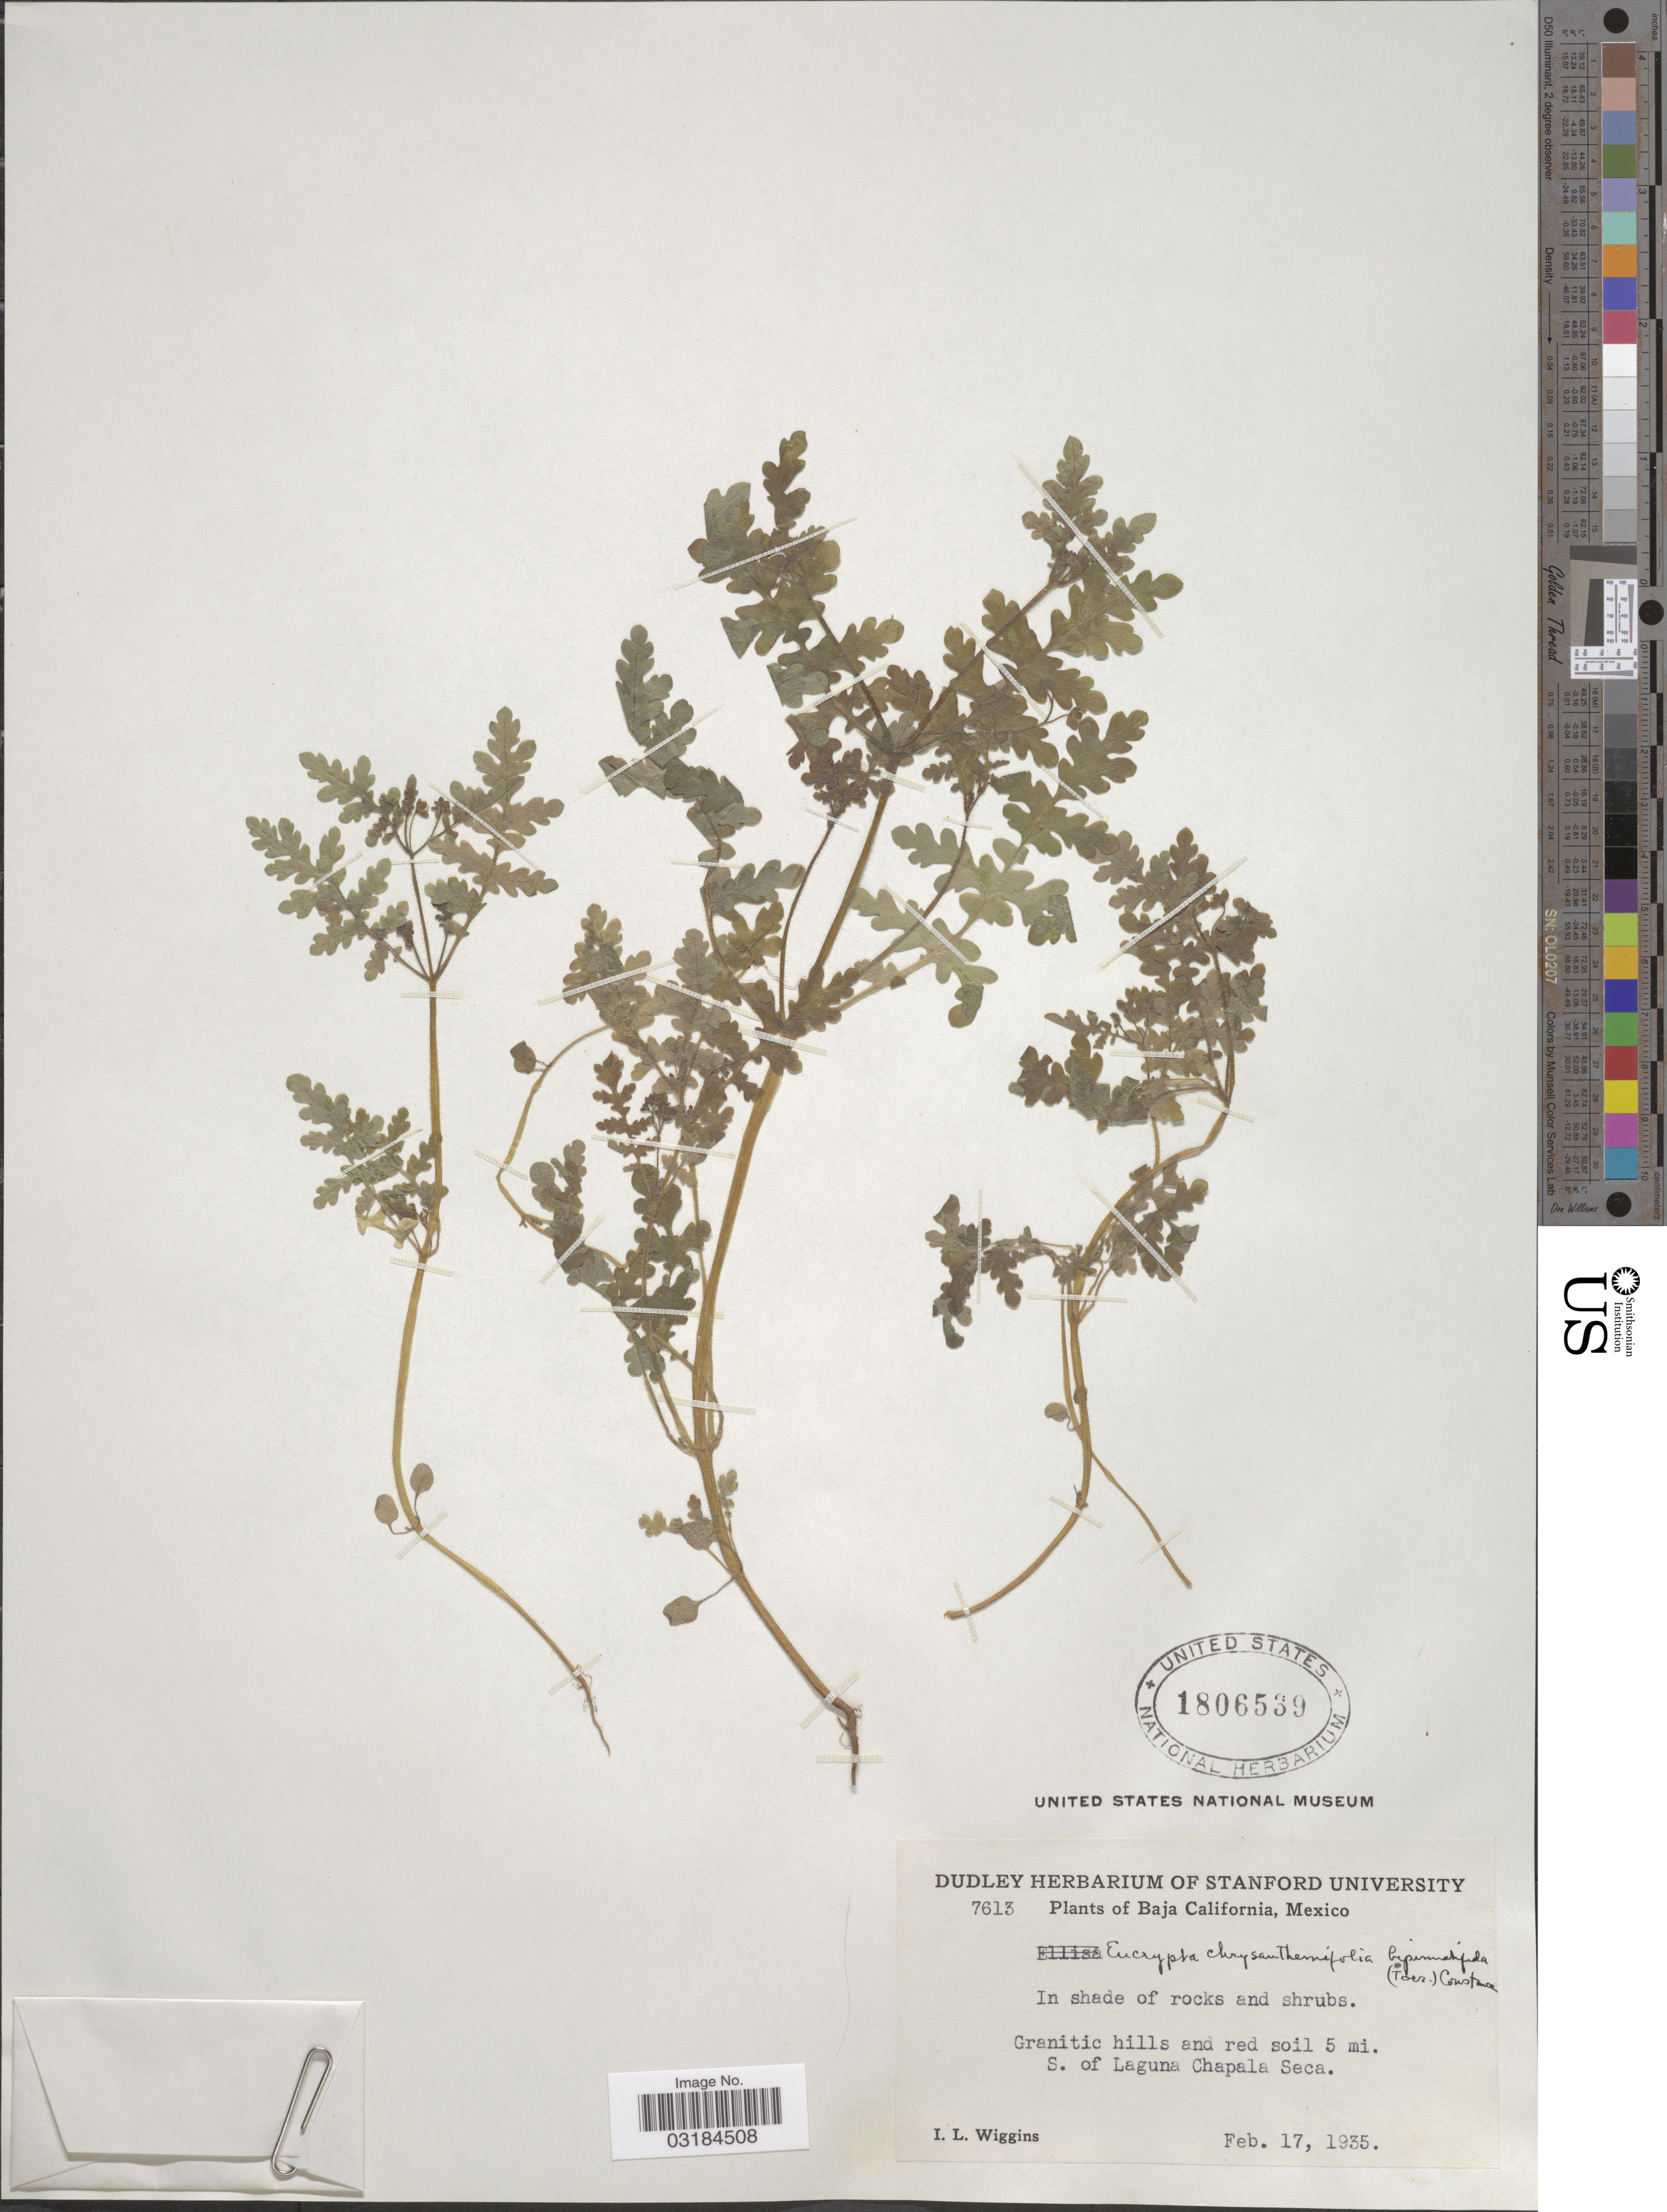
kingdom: Plantae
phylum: Tracheophyta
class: Magnoliopsida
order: Boraginales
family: Hydrophyllaceae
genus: Eucrypta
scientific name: Eucrypta chrysanthemifolia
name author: (Benth.) Greene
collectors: I. L. Wiggins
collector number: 7613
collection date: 1935-02-17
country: Mexico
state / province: Baja California Norte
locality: Granitic hills and red soil 5 mi. S. of Laguna Chapala Seca.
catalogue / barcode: US 1806539